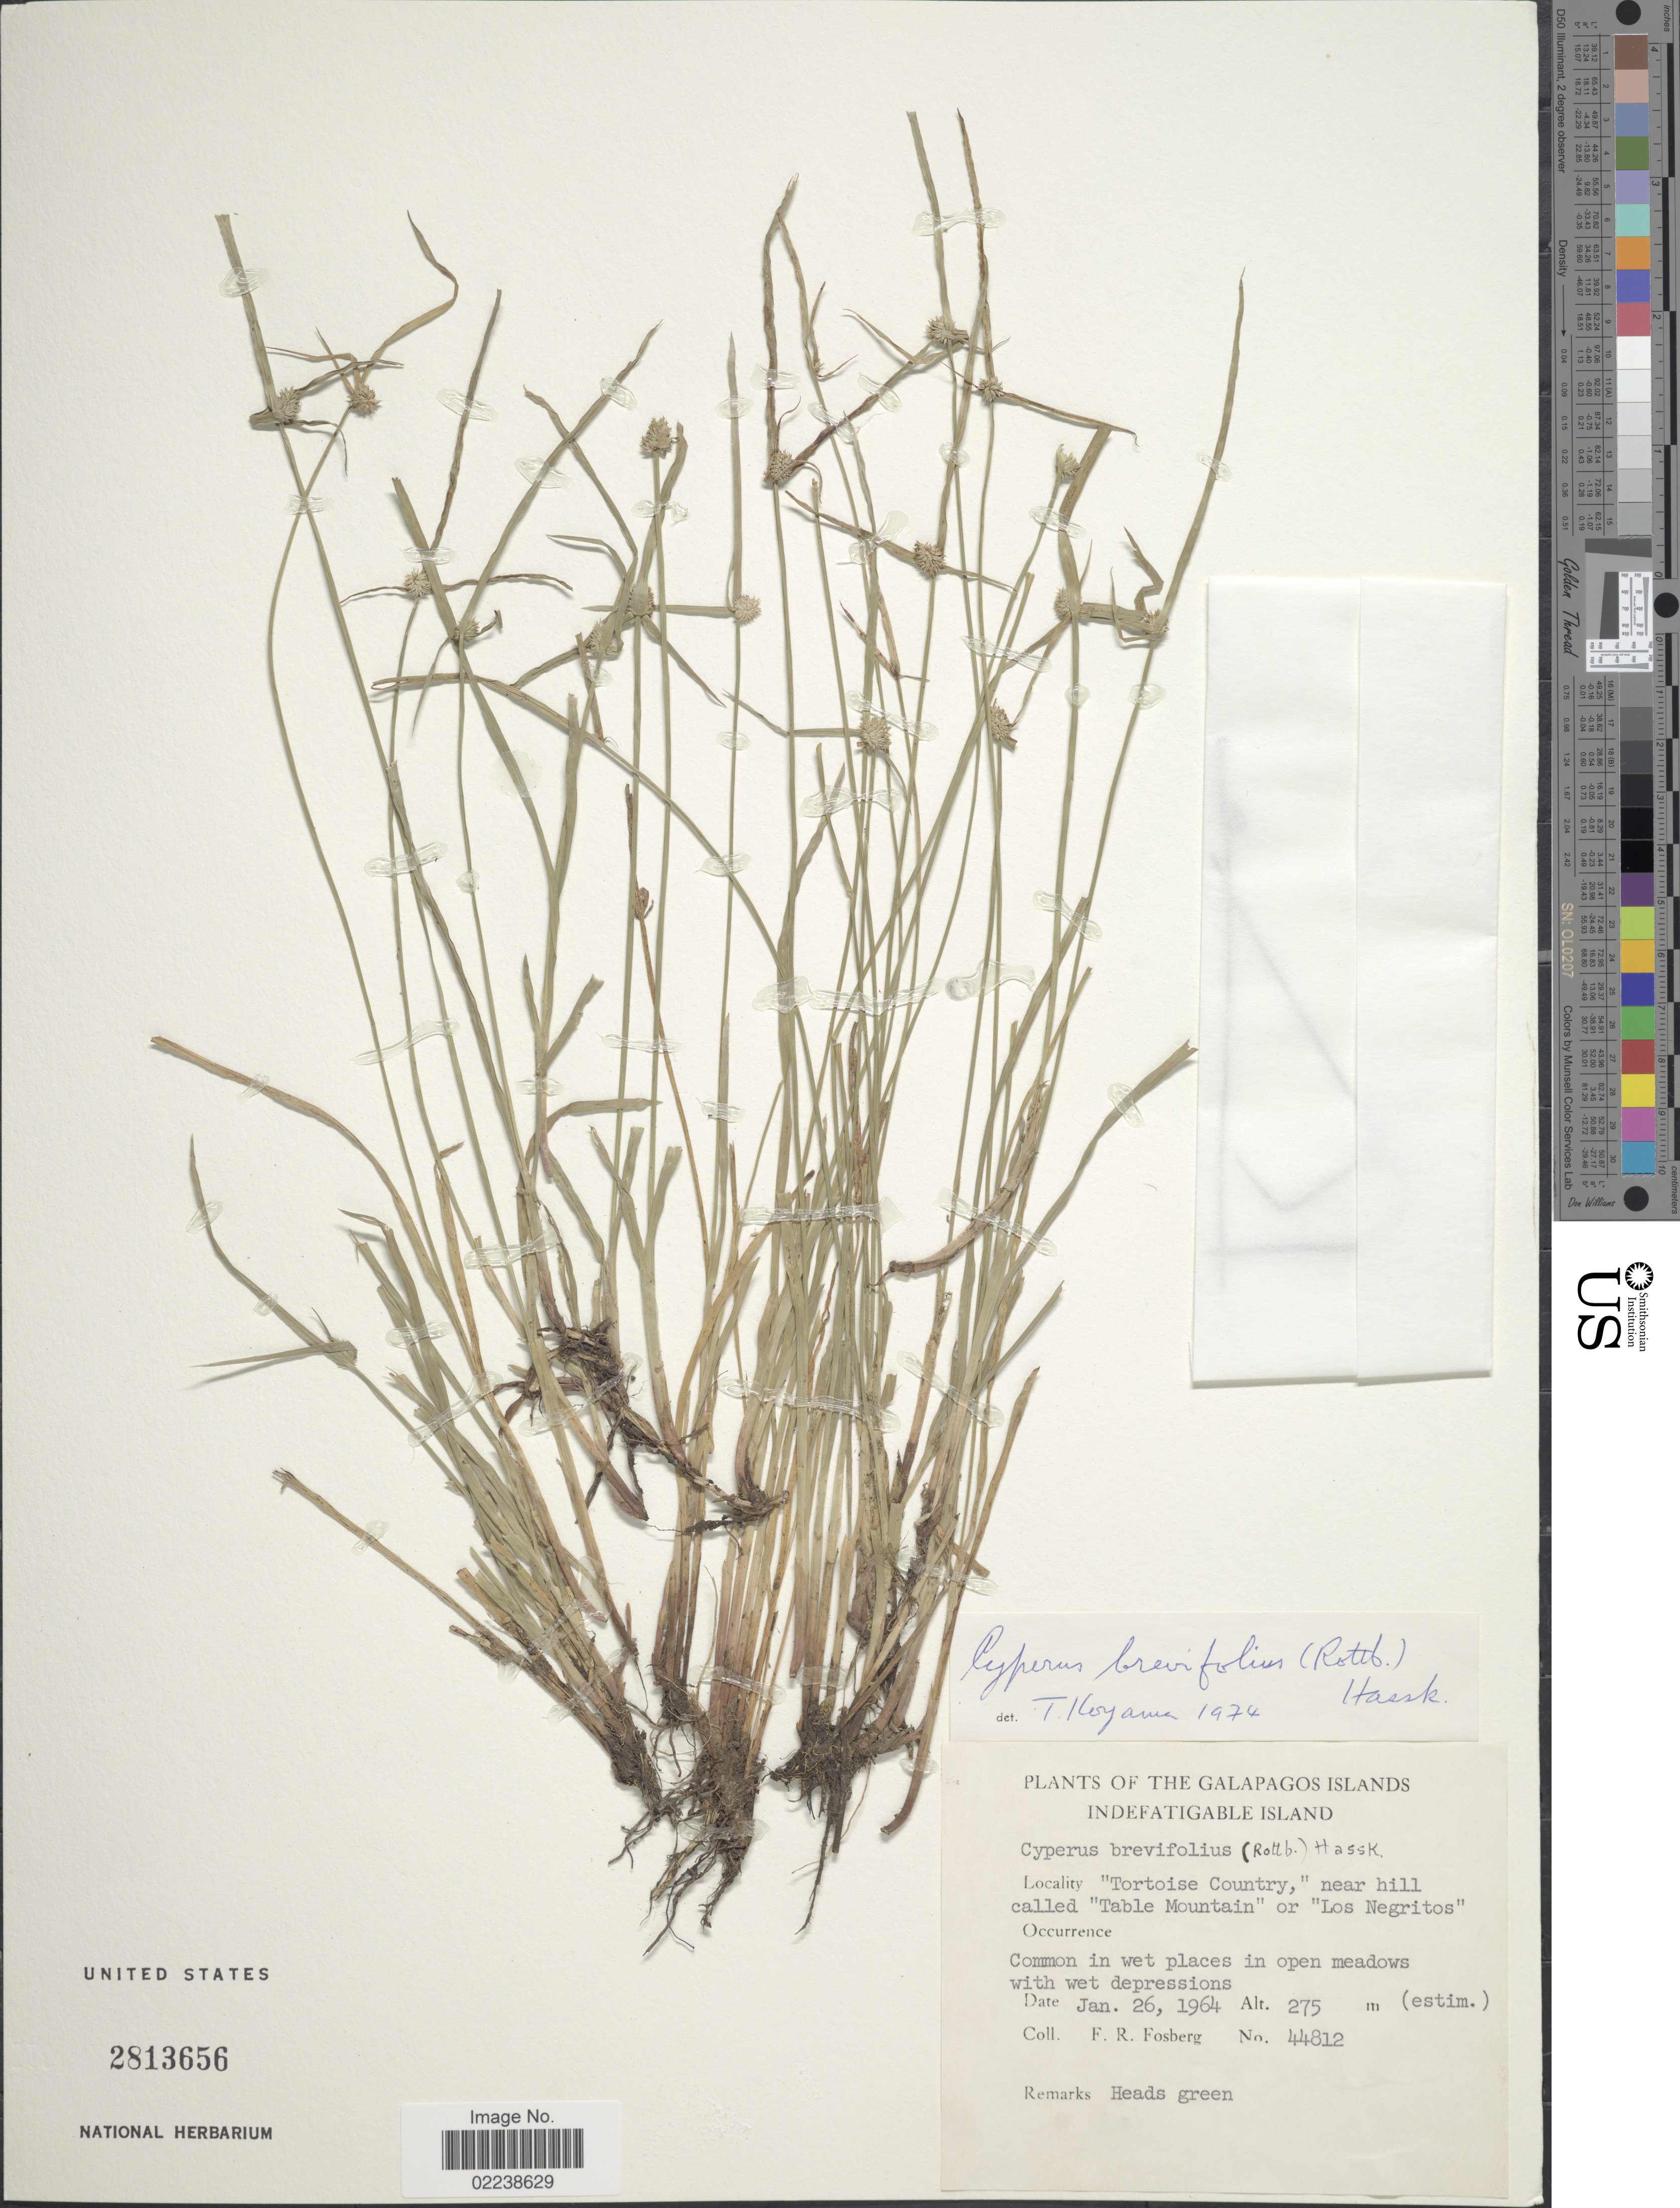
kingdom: Plantae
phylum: Tracheophyta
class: Liliopsida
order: Poales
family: Cyperaceae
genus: Cyperus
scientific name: Cyperus brevifolius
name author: (Rottb.) Hassk.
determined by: Strong, M. T., (US), Smithsonian Institution - National Museum of Natural History (UNITED STATES)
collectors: F. R. Fosberg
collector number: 44812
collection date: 1964-01-26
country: Ecuador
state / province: Colón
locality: Galapagos Island. Indefatigable Island. "Tortoise Country,"near hill called "Table Mountain"or "Los Negritos"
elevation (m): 275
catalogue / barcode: US 2813656